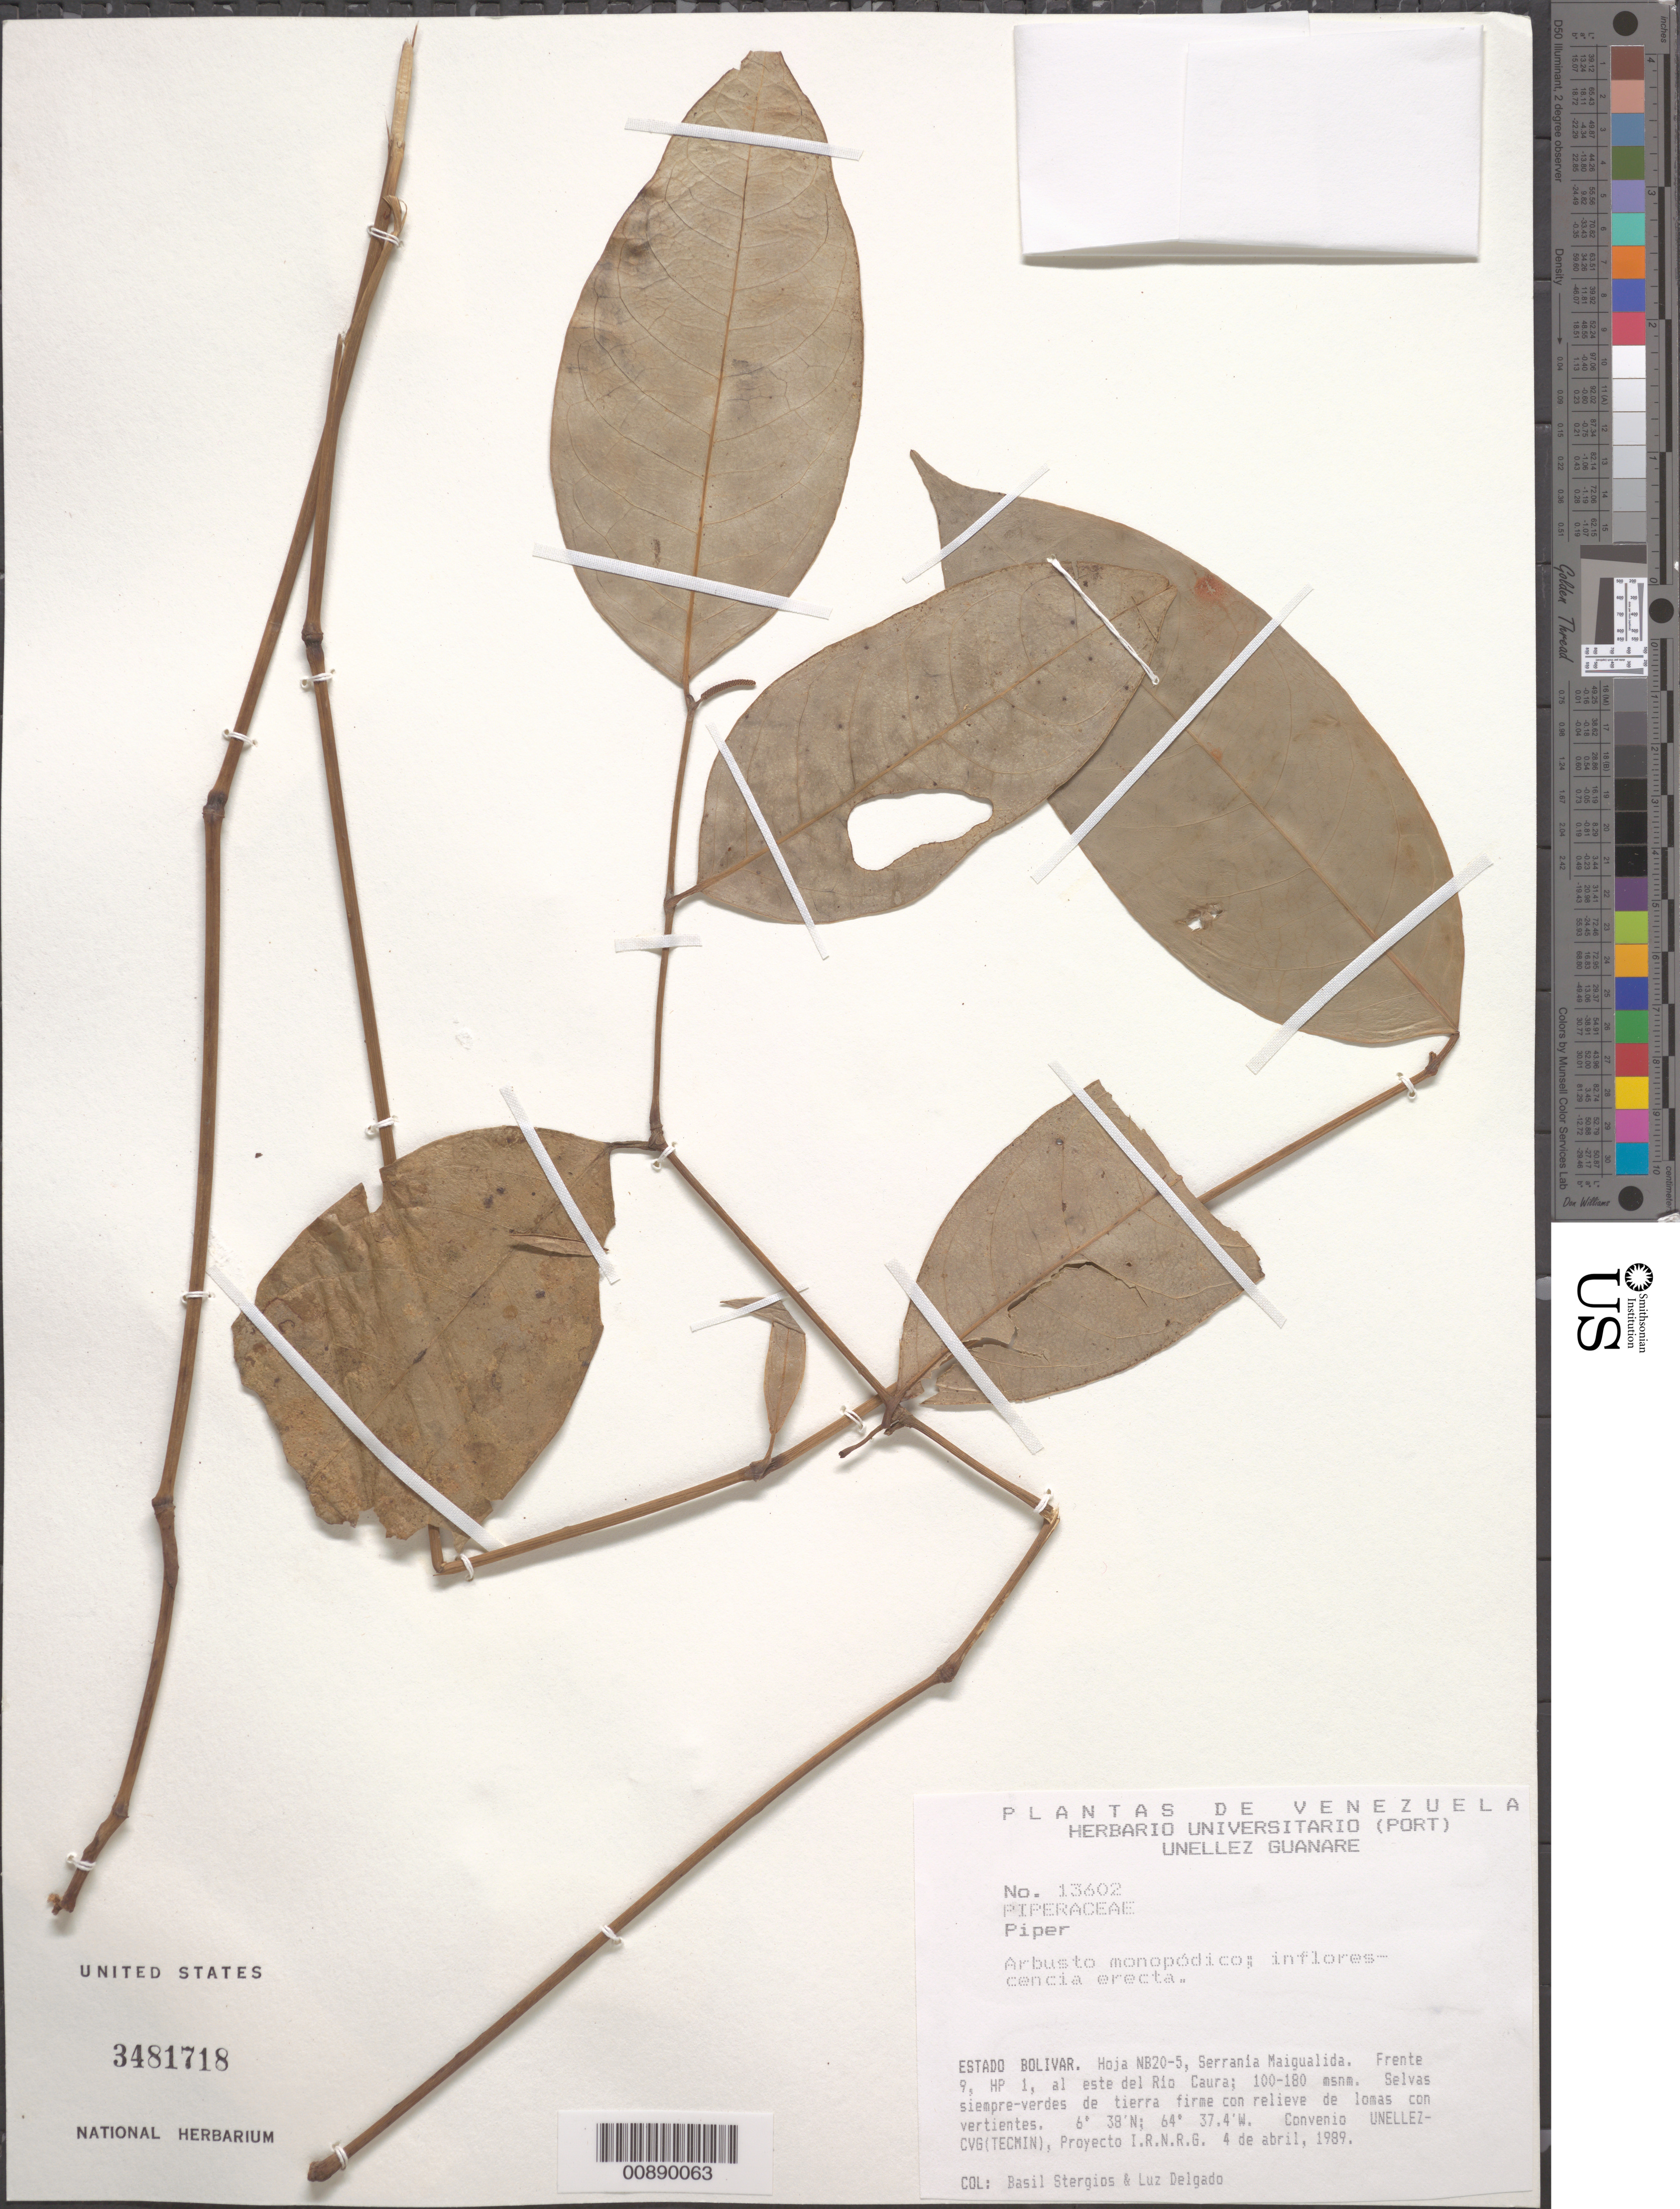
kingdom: Plantae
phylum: Tracheophyta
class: Magnoliopsida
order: Piperales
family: Piperaceae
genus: Piper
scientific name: Piper sp.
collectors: B. G. Stergios & L. Delgado V.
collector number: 13602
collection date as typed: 4-Apr-89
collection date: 1989-04-04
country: Venezuela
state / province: Bolívar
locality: Serrania Maigualida, E del río Caura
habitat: Selvas siempre verdes de tierra firme con relieve de lomas con vertientes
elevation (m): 100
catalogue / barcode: US 3481718